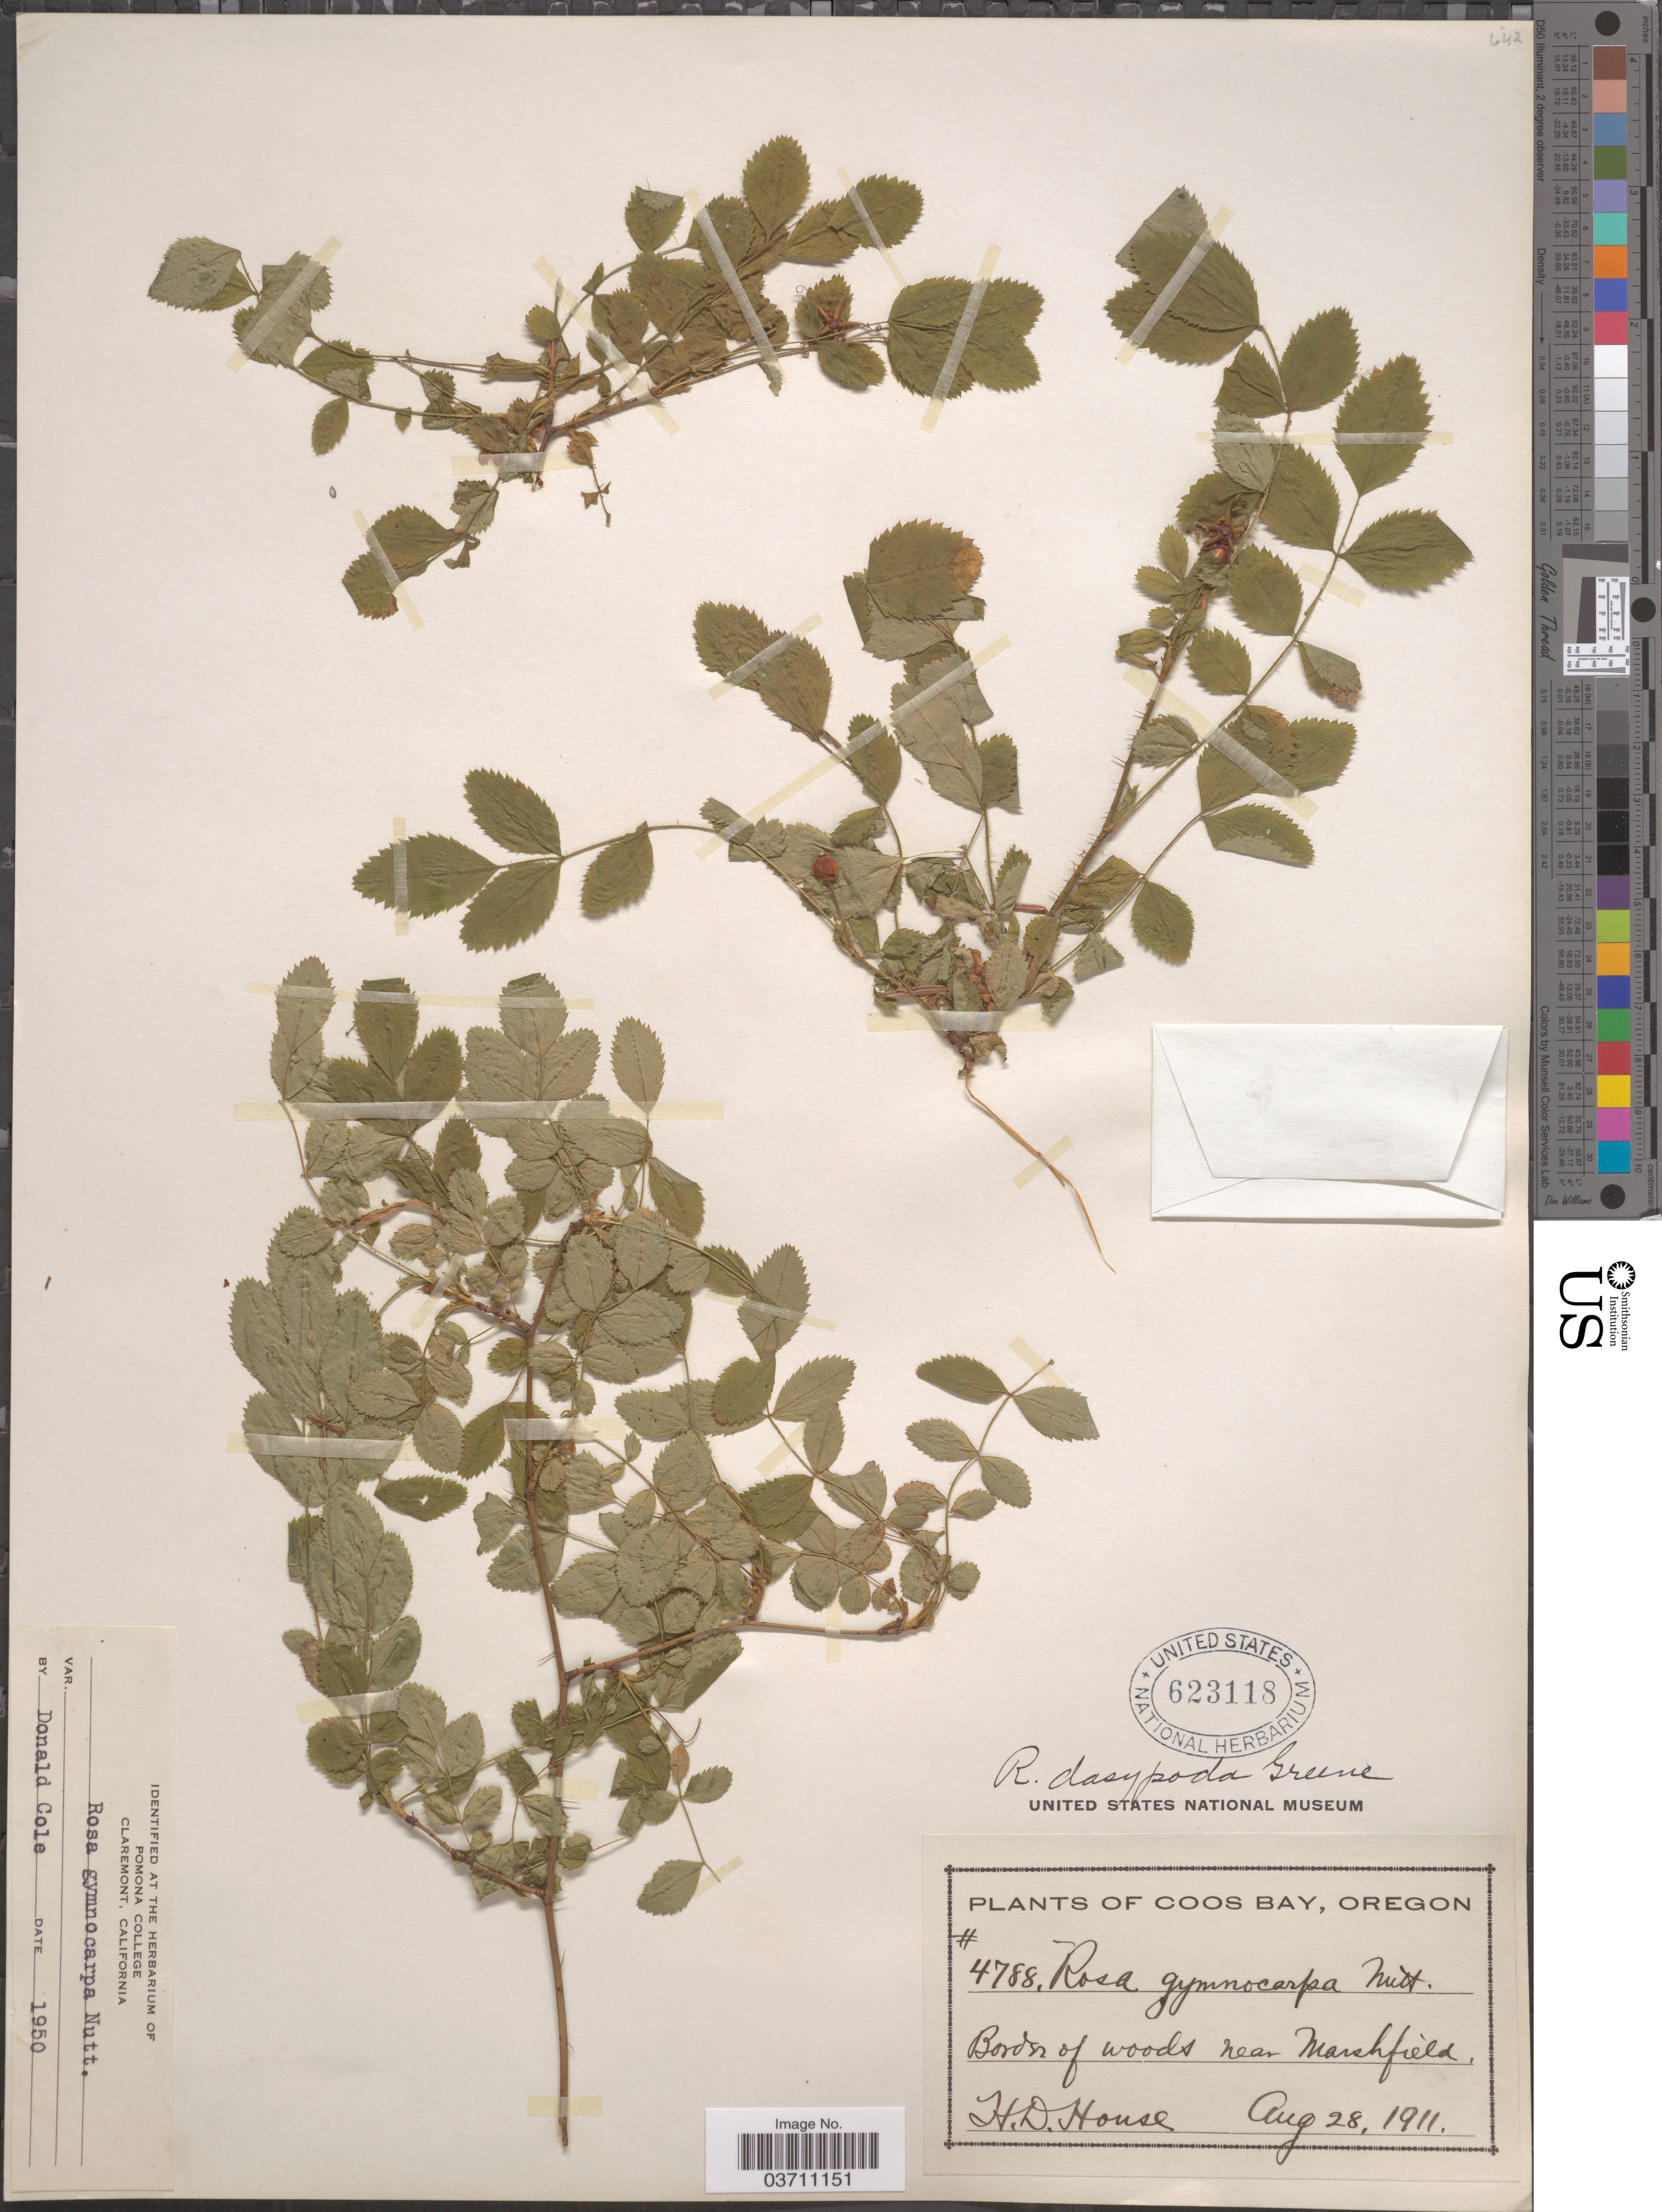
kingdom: Plantae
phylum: Tracheophyta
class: Magnoliopsida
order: Rosales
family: Rosaceae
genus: Rosa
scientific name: Rosa gymnocarpa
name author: Nutt.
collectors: H. D. House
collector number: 4788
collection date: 1911-08-28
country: United States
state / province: Oregon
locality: Coos Bay. Border of woods near Marshfield.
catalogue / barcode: US 623118